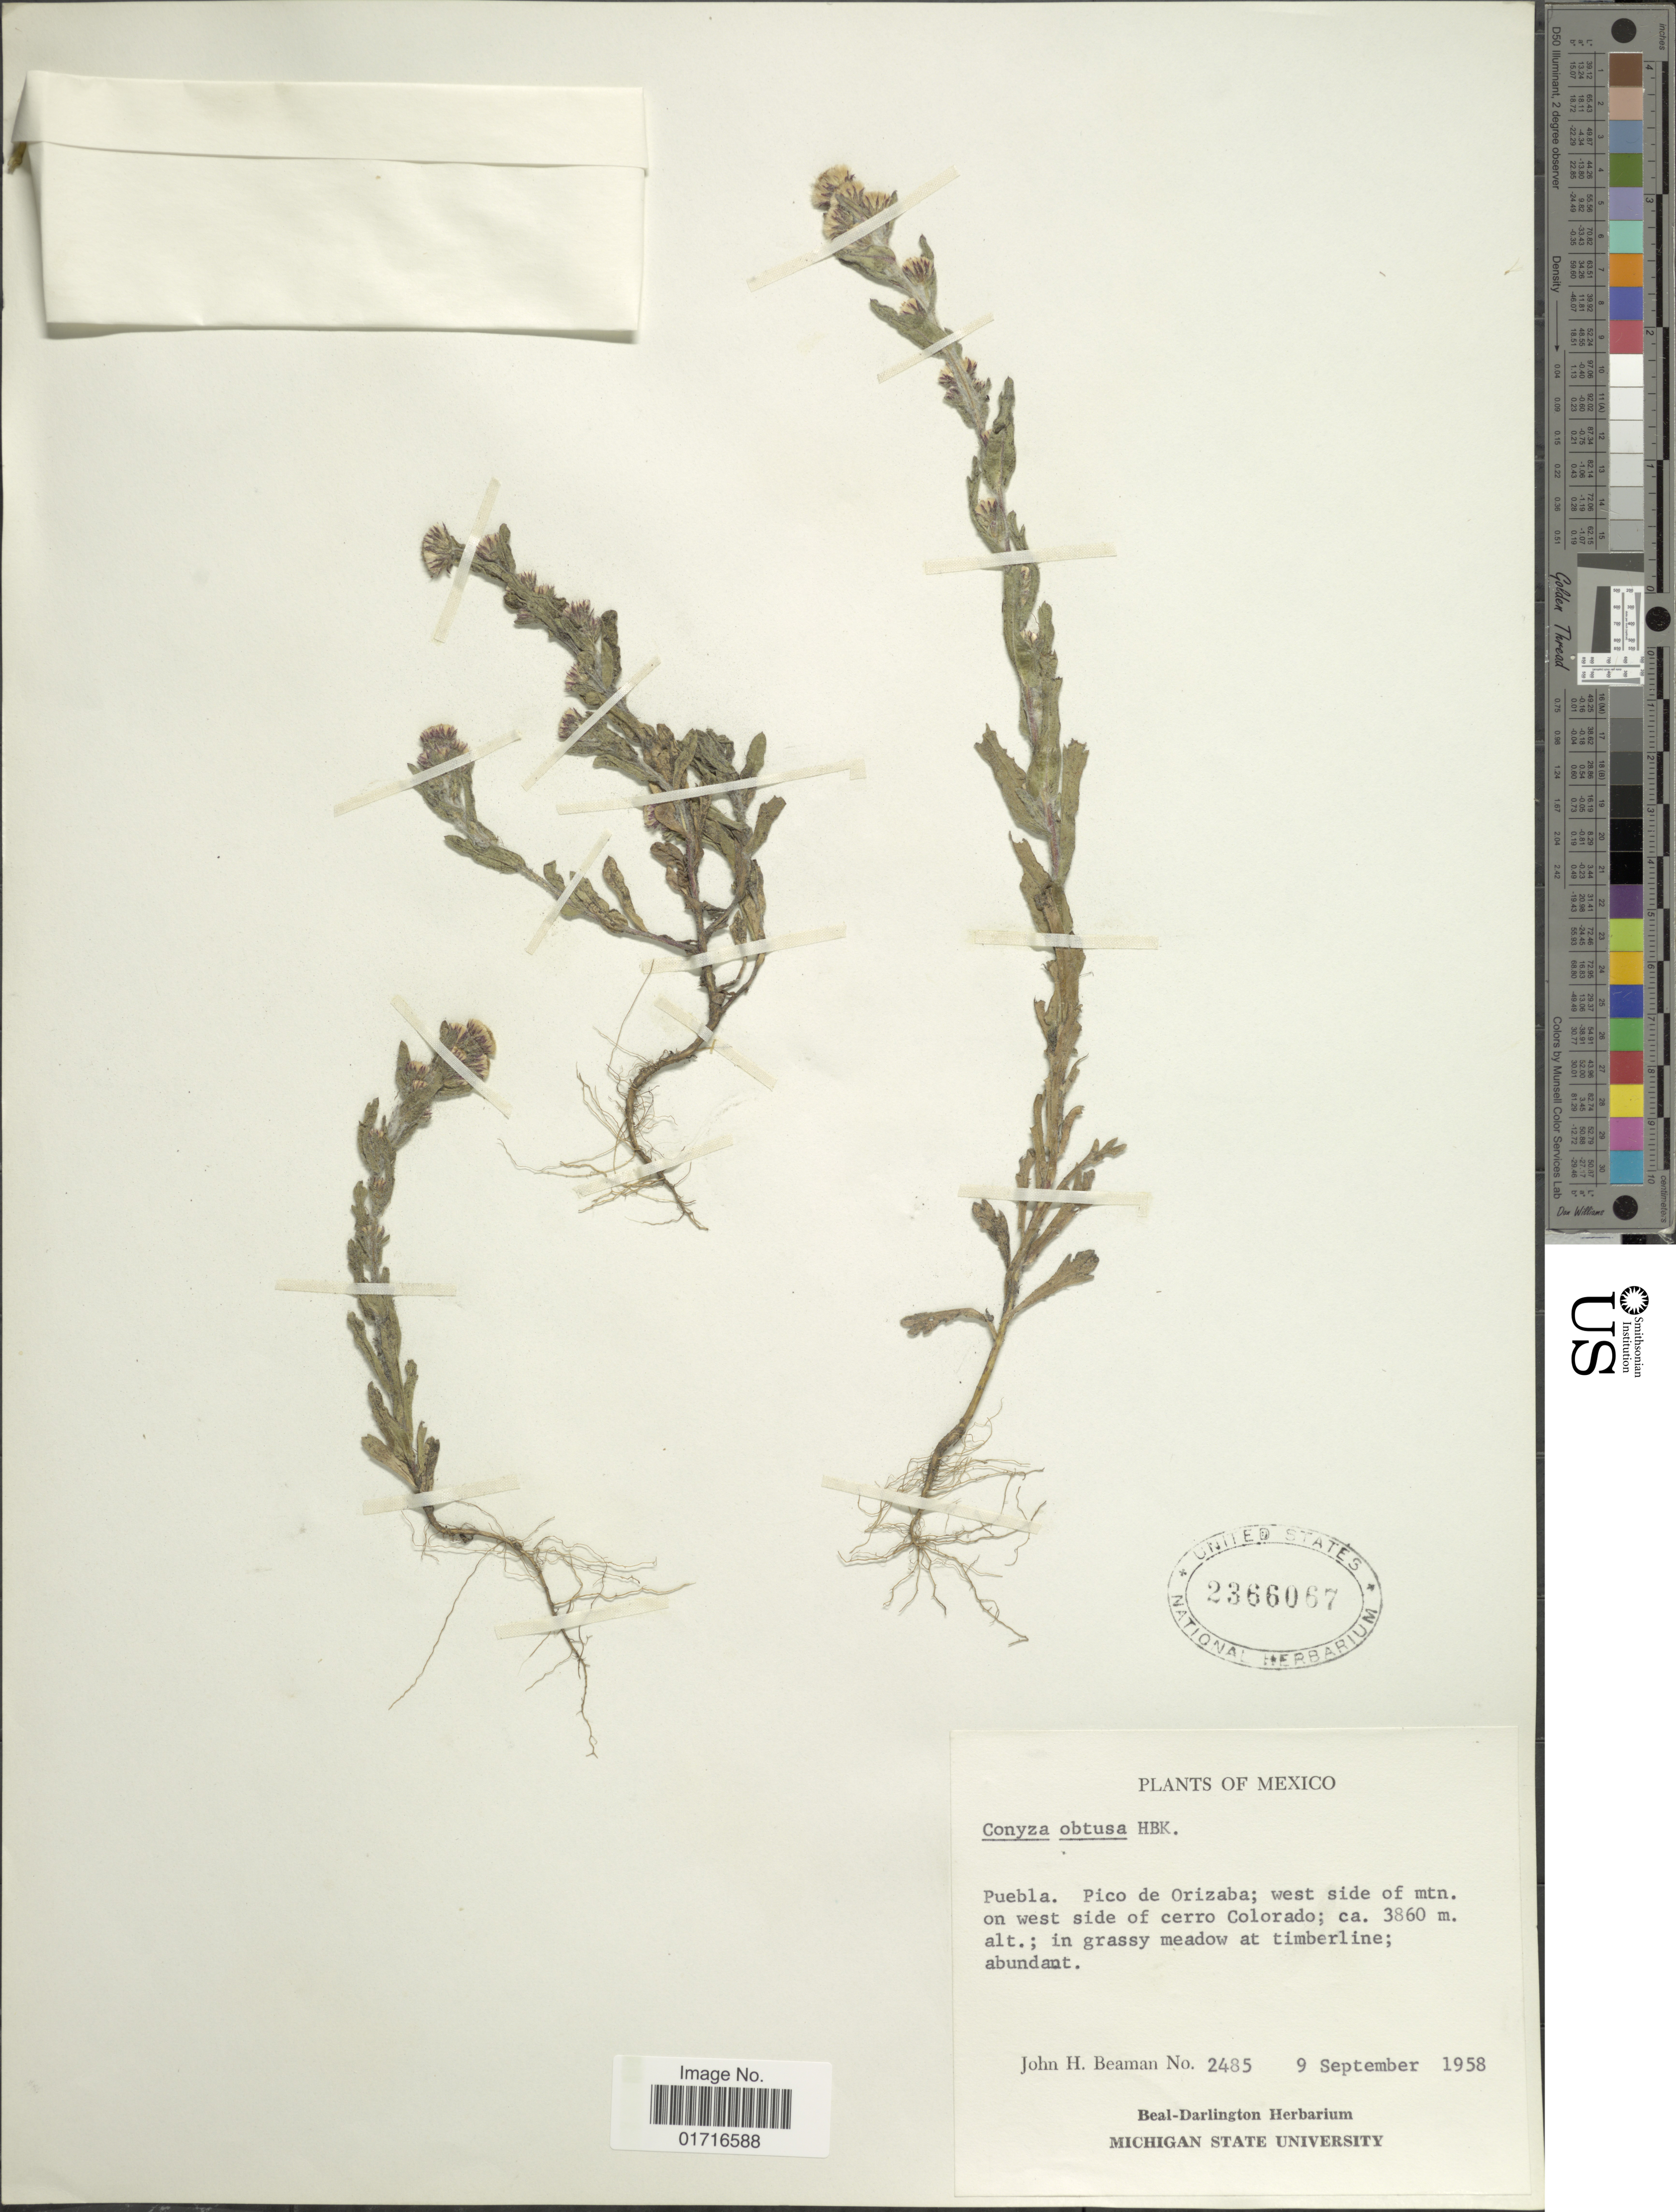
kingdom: Plantae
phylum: Tracheophyta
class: Magnoliopsida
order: Asterales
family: Asteraceae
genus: Conyza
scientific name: Conyza schiedeana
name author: (Less.) Cronq.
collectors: J. H. Beaman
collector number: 2485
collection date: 1958-09-09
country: Mexico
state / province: Puebla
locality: Pico de Orizaba; west side of mtn. on west side of cerro Colorado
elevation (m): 3860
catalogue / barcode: US 2366067